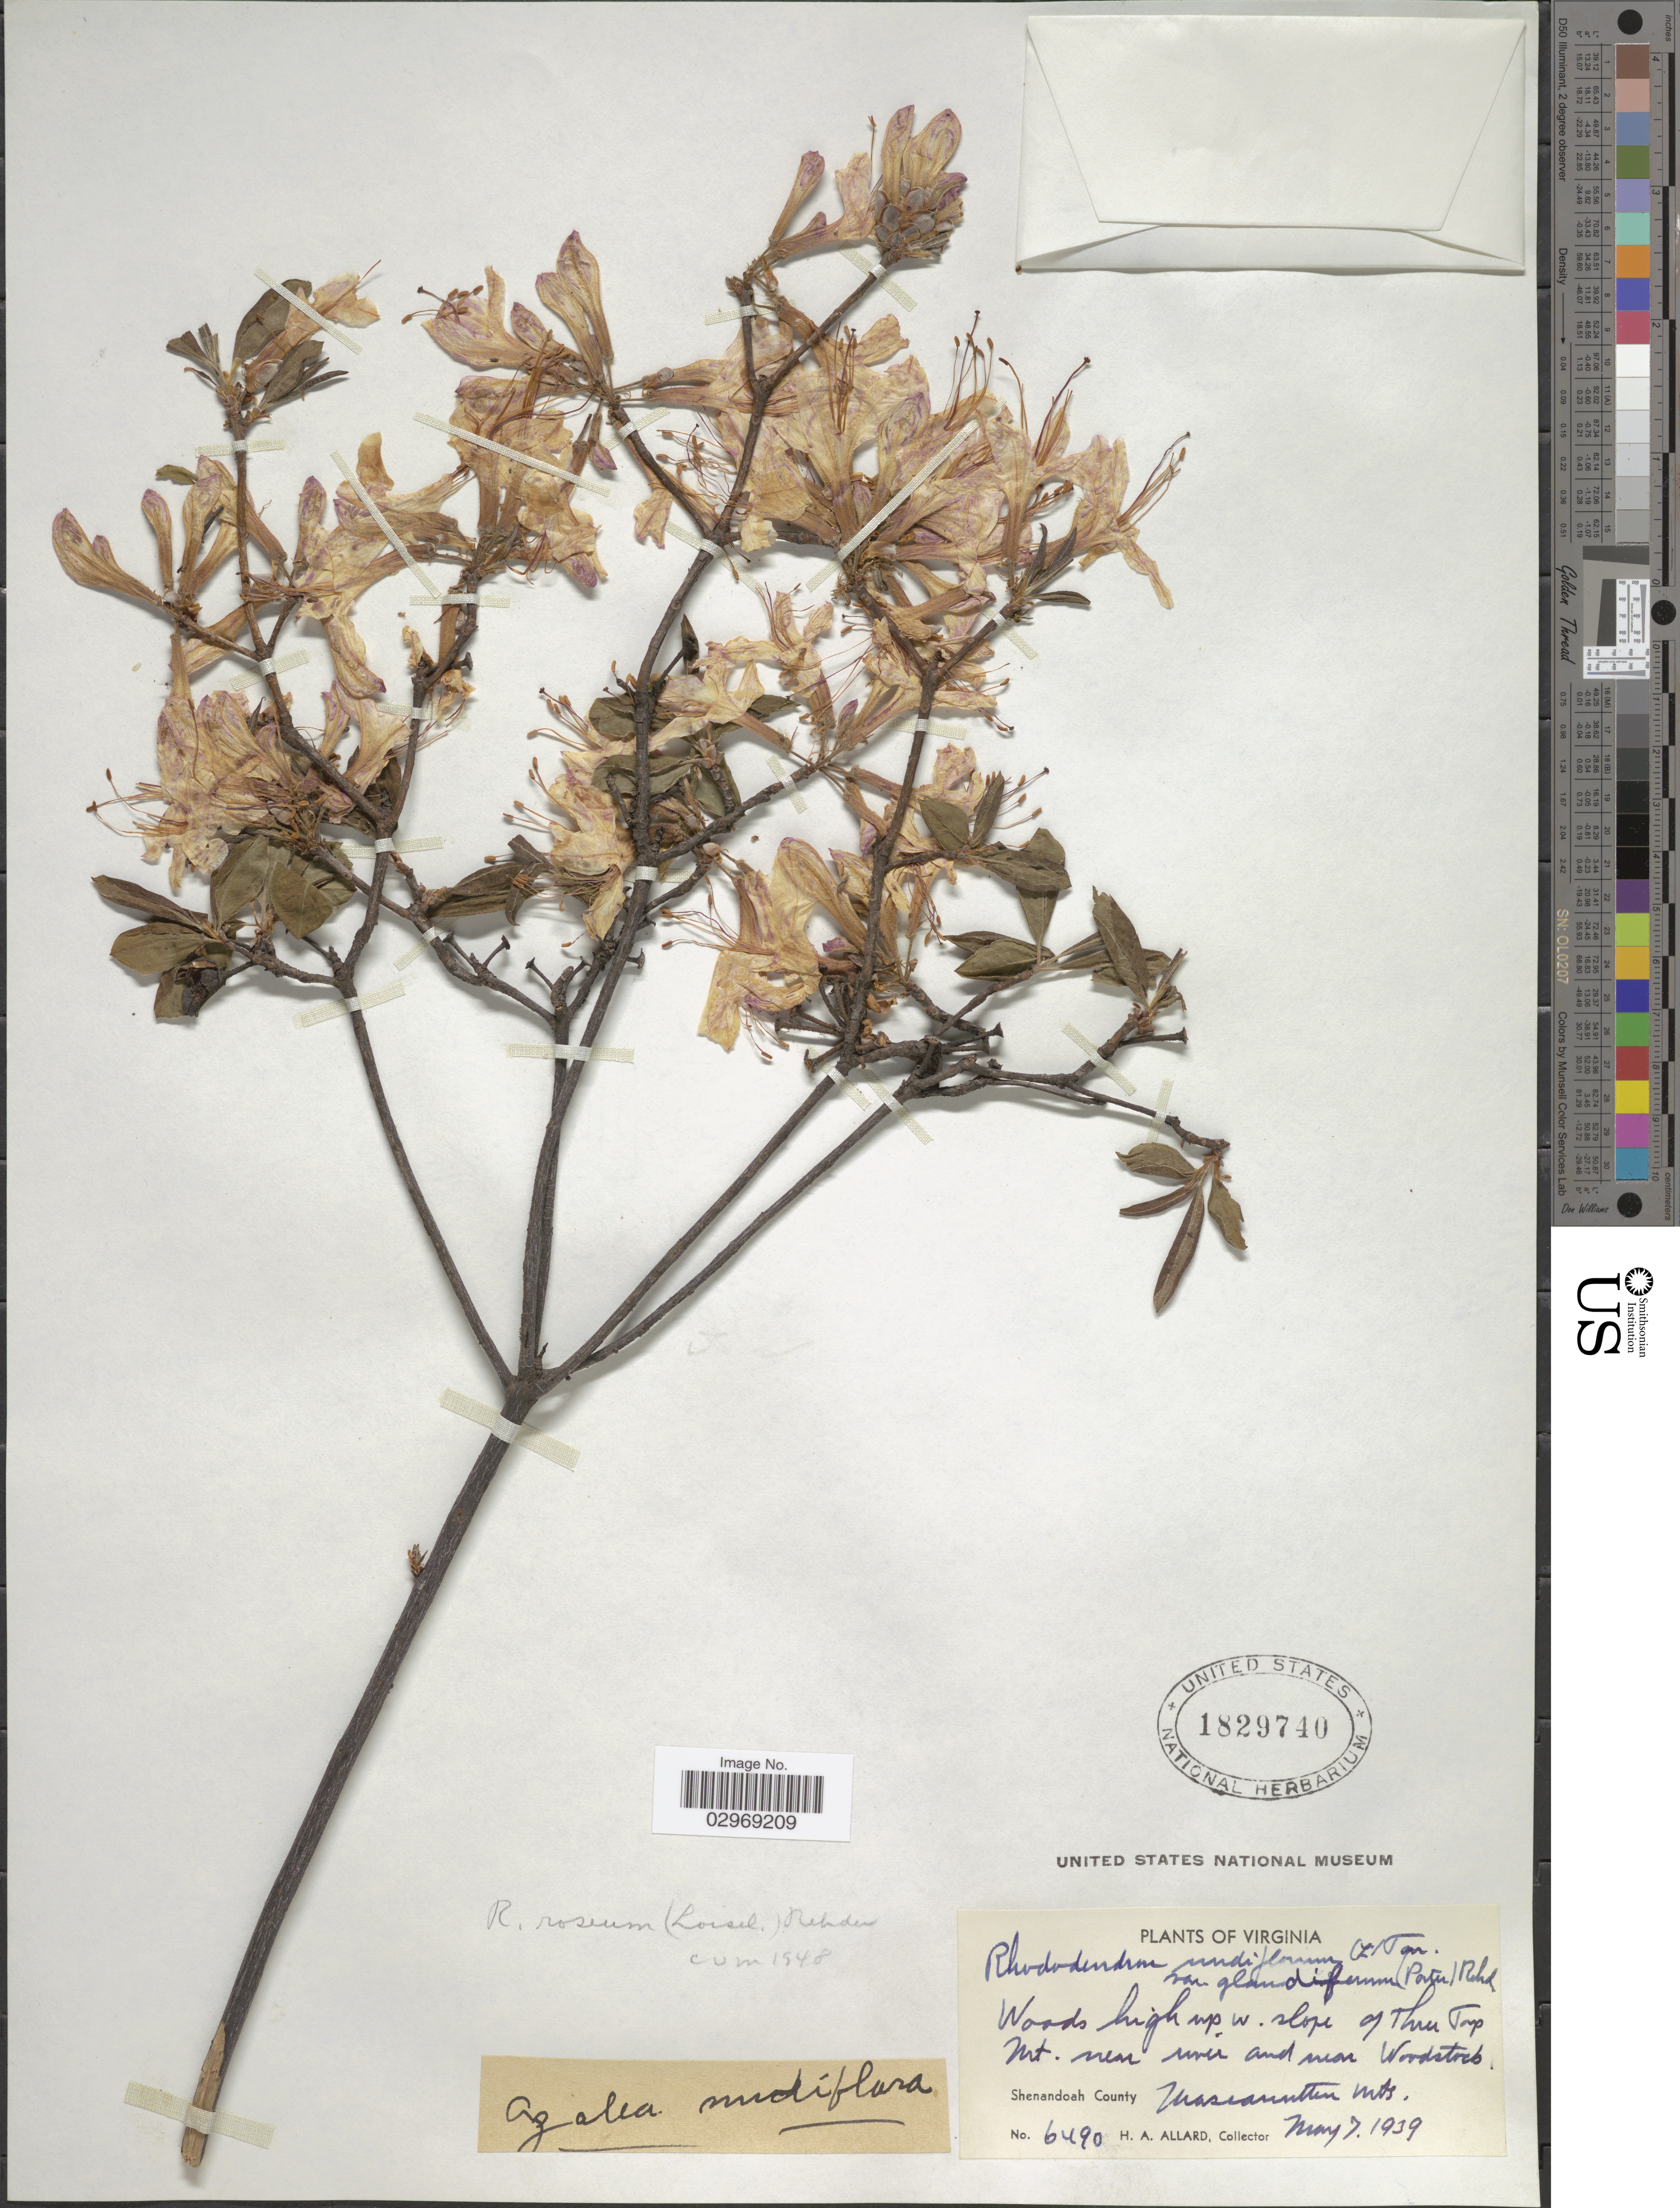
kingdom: Plantae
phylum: Tracheophyta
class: Magnoliopsida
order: Ericales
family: Ericaceae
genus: Rhododendron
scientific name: Rhododendron roseum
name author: (Loisel.) Rehder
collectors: H. A. Allard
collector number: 6490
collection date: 1939-05-07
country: United States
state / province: Virginia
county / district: Shenandoah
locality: Woods high up w. slope of Three Top Mt. near river and near Woodstock. Shenandoah County. Massanutten Mts.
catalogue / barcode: US 1829740